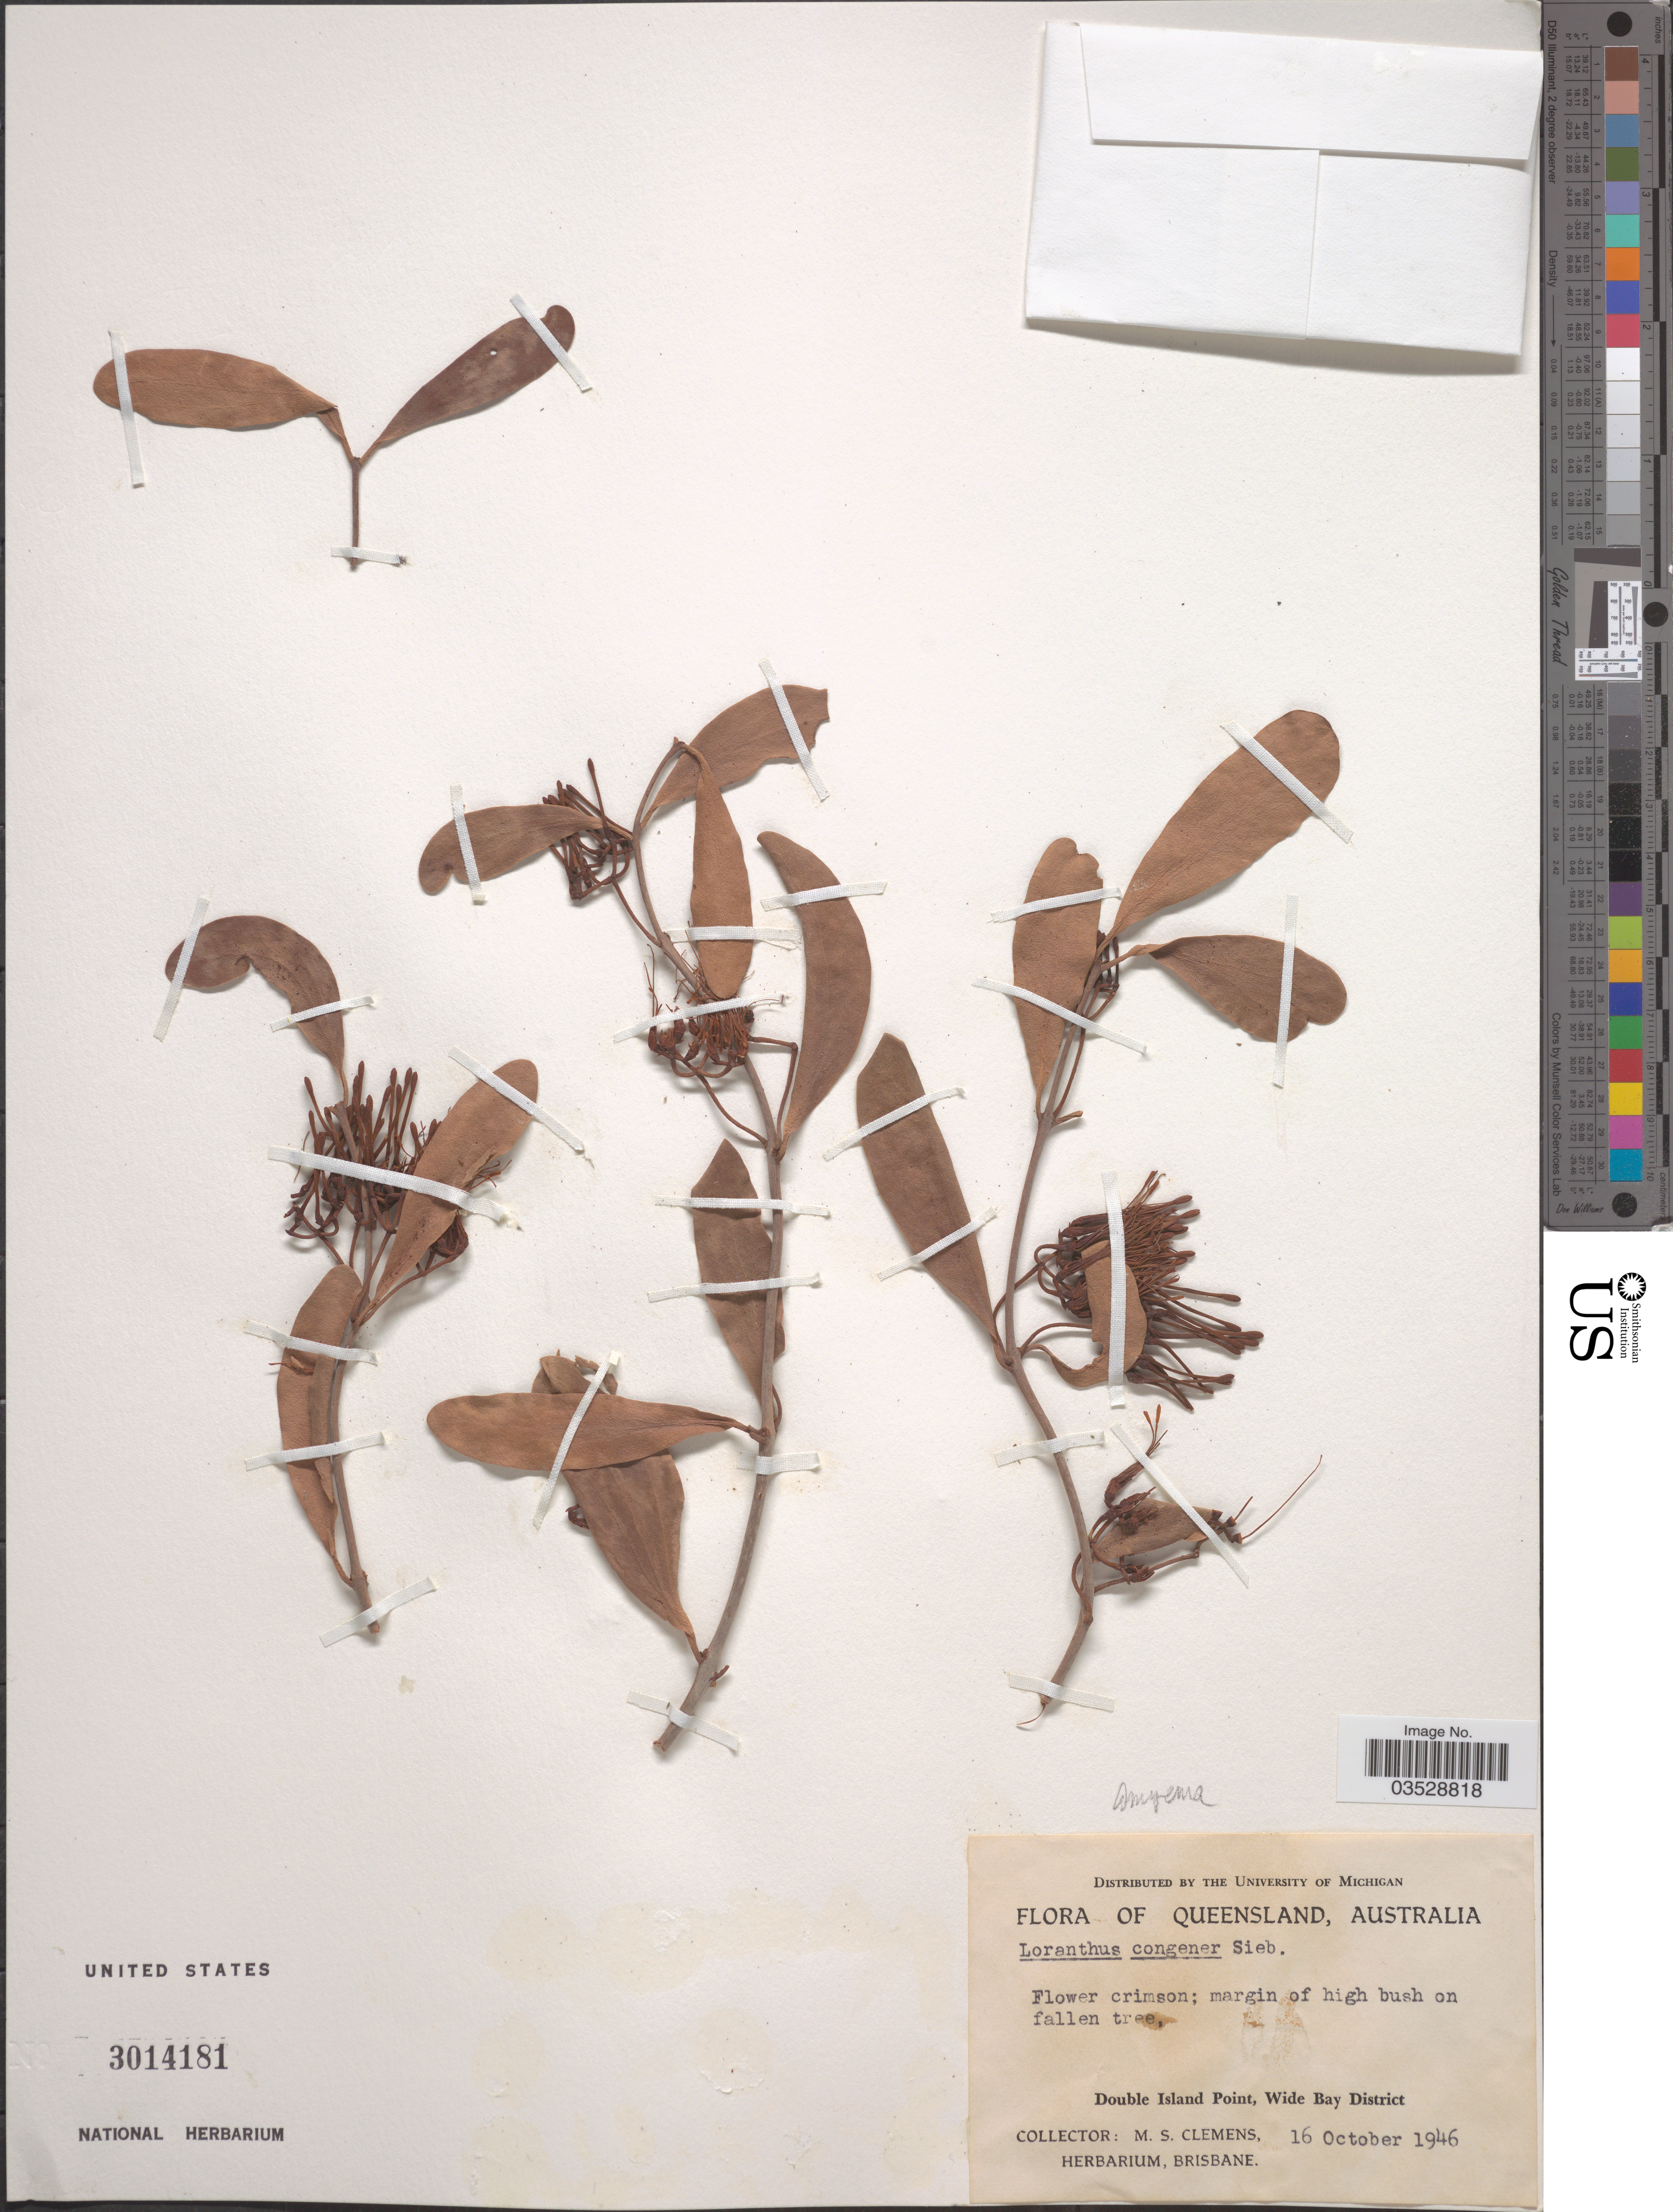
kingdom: Plantae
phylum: Tracheophyta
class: Magnoliopsida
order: Santalales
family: Loranthaceae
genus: Amyema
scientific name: Amyema congener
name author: (Sieber ex Schult. & Schult. f.) Tiegh.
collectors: M. S. Clemens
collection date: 1946-10-16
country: Australia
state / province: Queensland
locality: Double Island Point, Wide Bay District.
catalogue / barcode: US 3014181